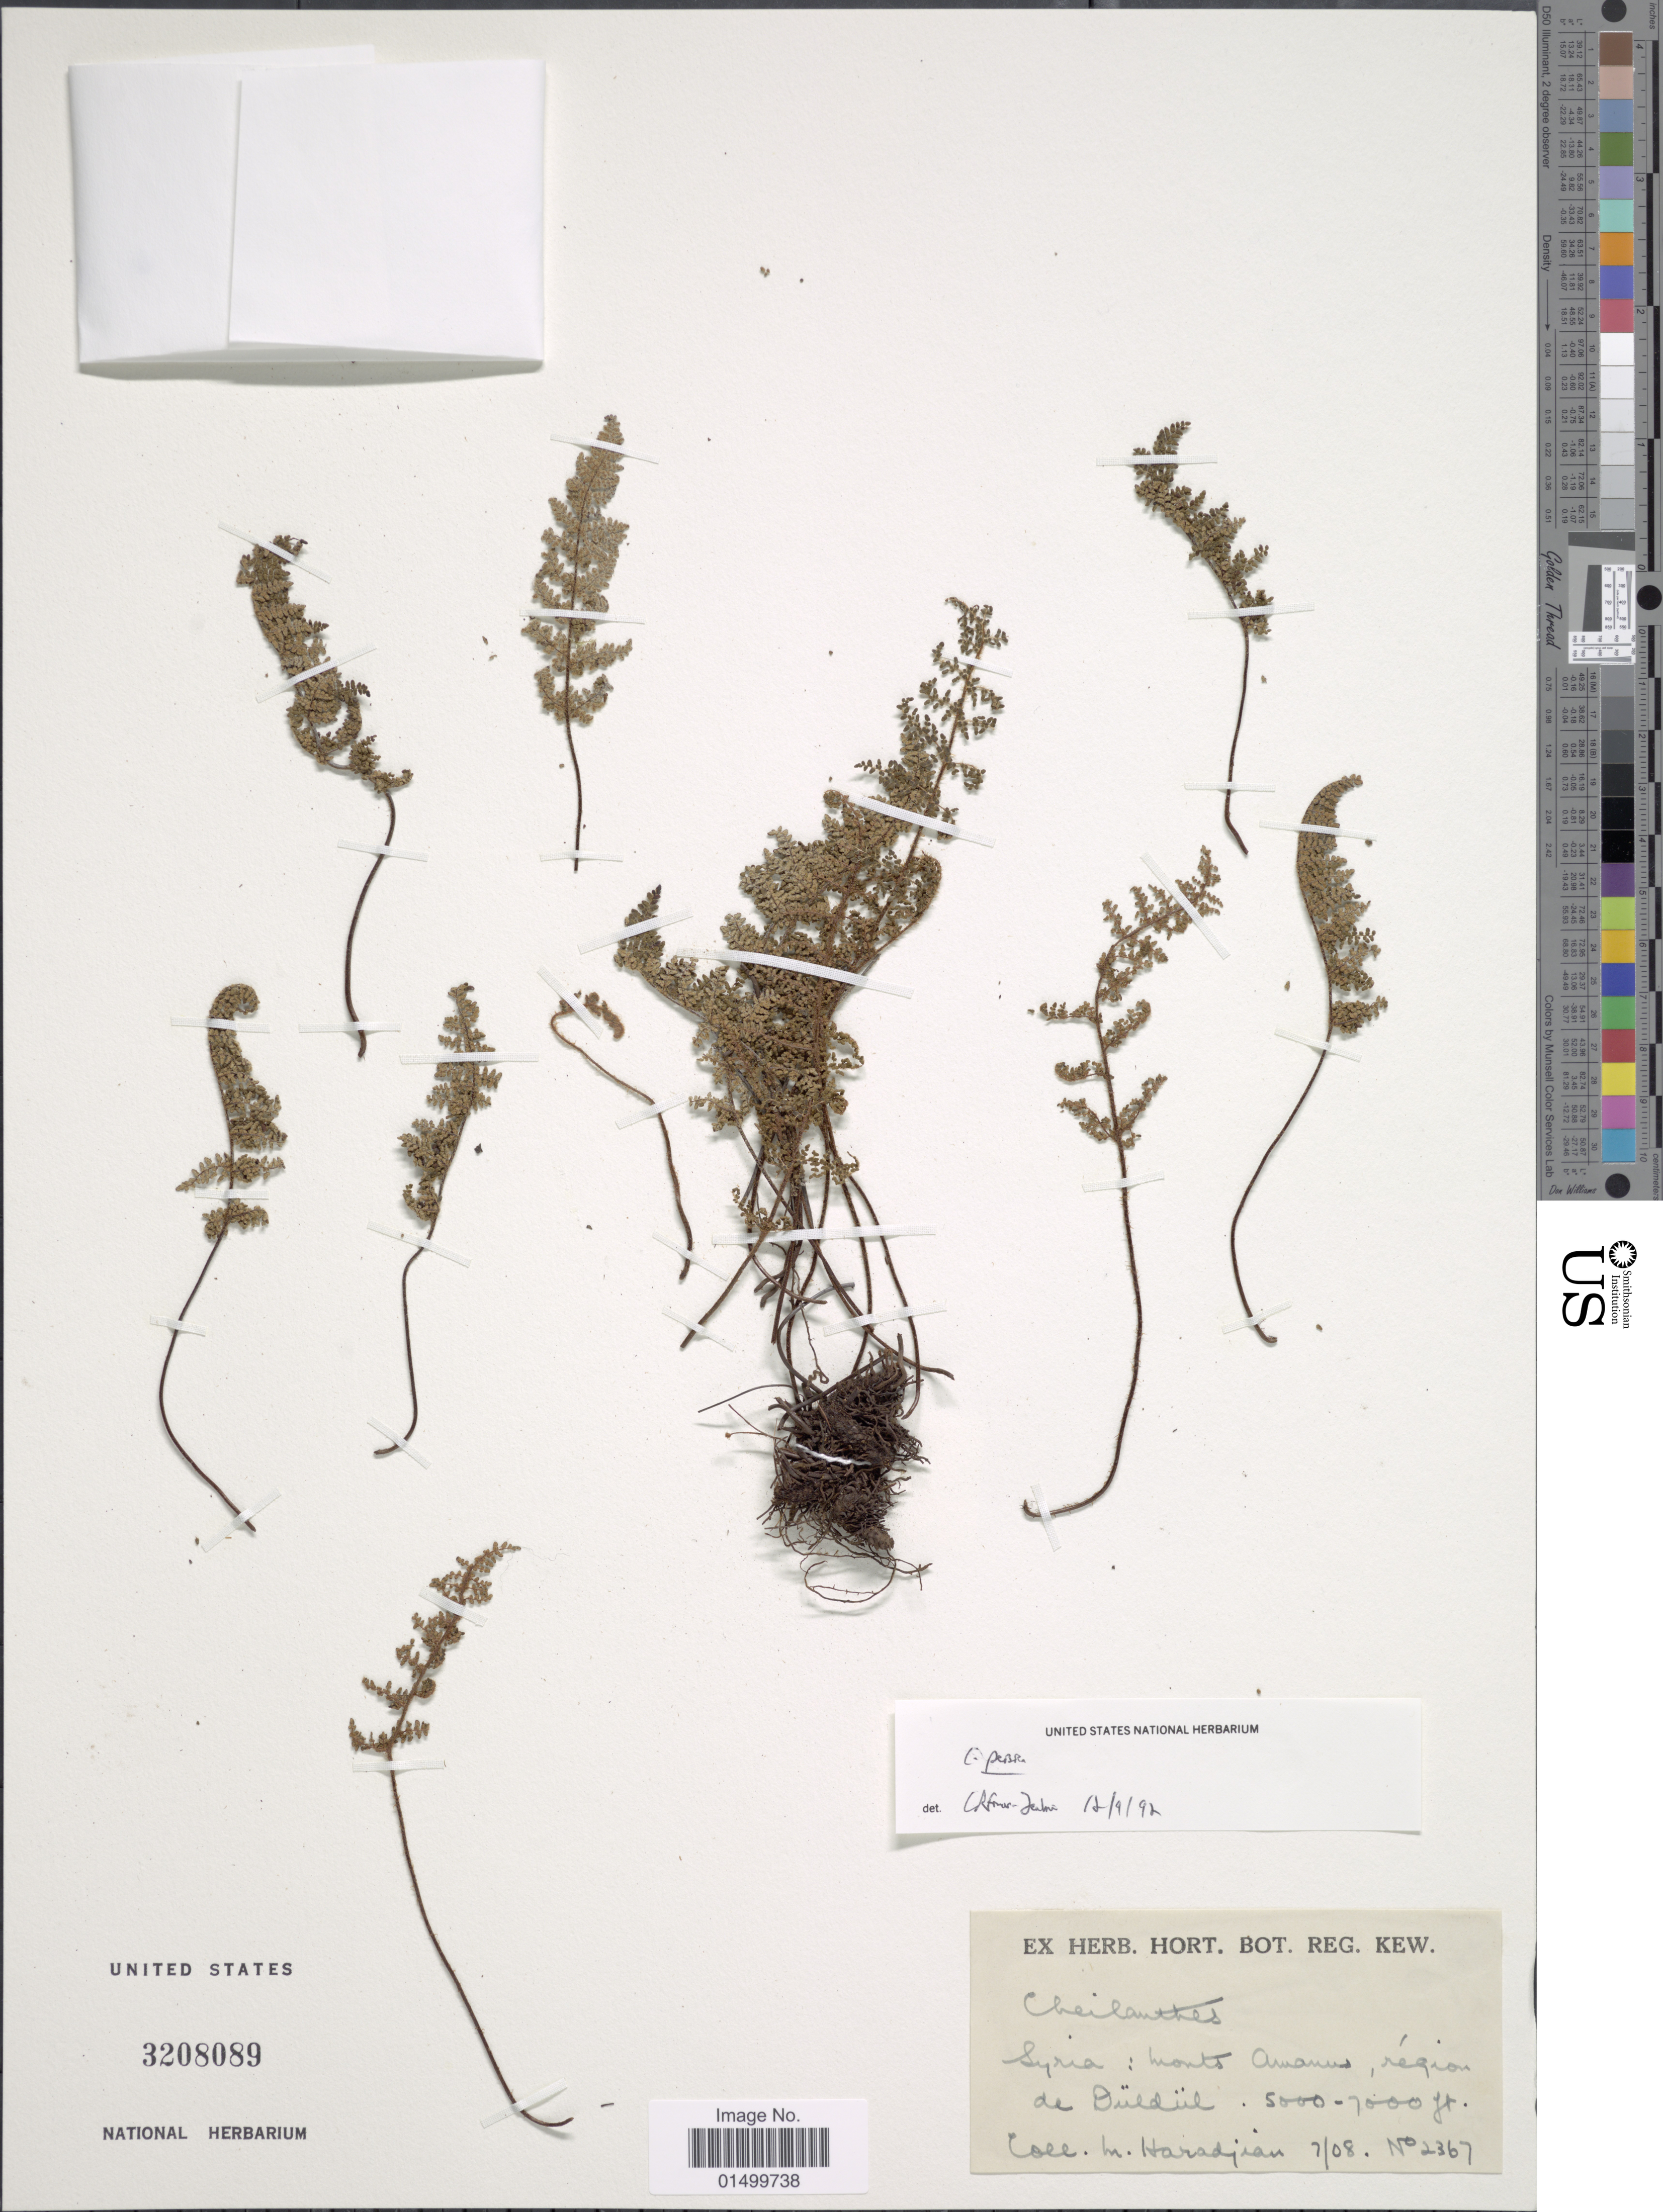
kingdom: Plantae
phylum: Tracheophyta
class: Polypodiopsida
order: Polypodiales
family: Pteridaceae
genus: Cheilanthes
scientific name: Cheilanthes sp.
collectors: M. Haradjian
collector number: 2367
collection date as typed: Transcribed d/m/y: /7/8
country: Syria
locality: Monts Aruannus region de Duldiel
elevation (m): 1524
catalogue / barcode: US 3208089